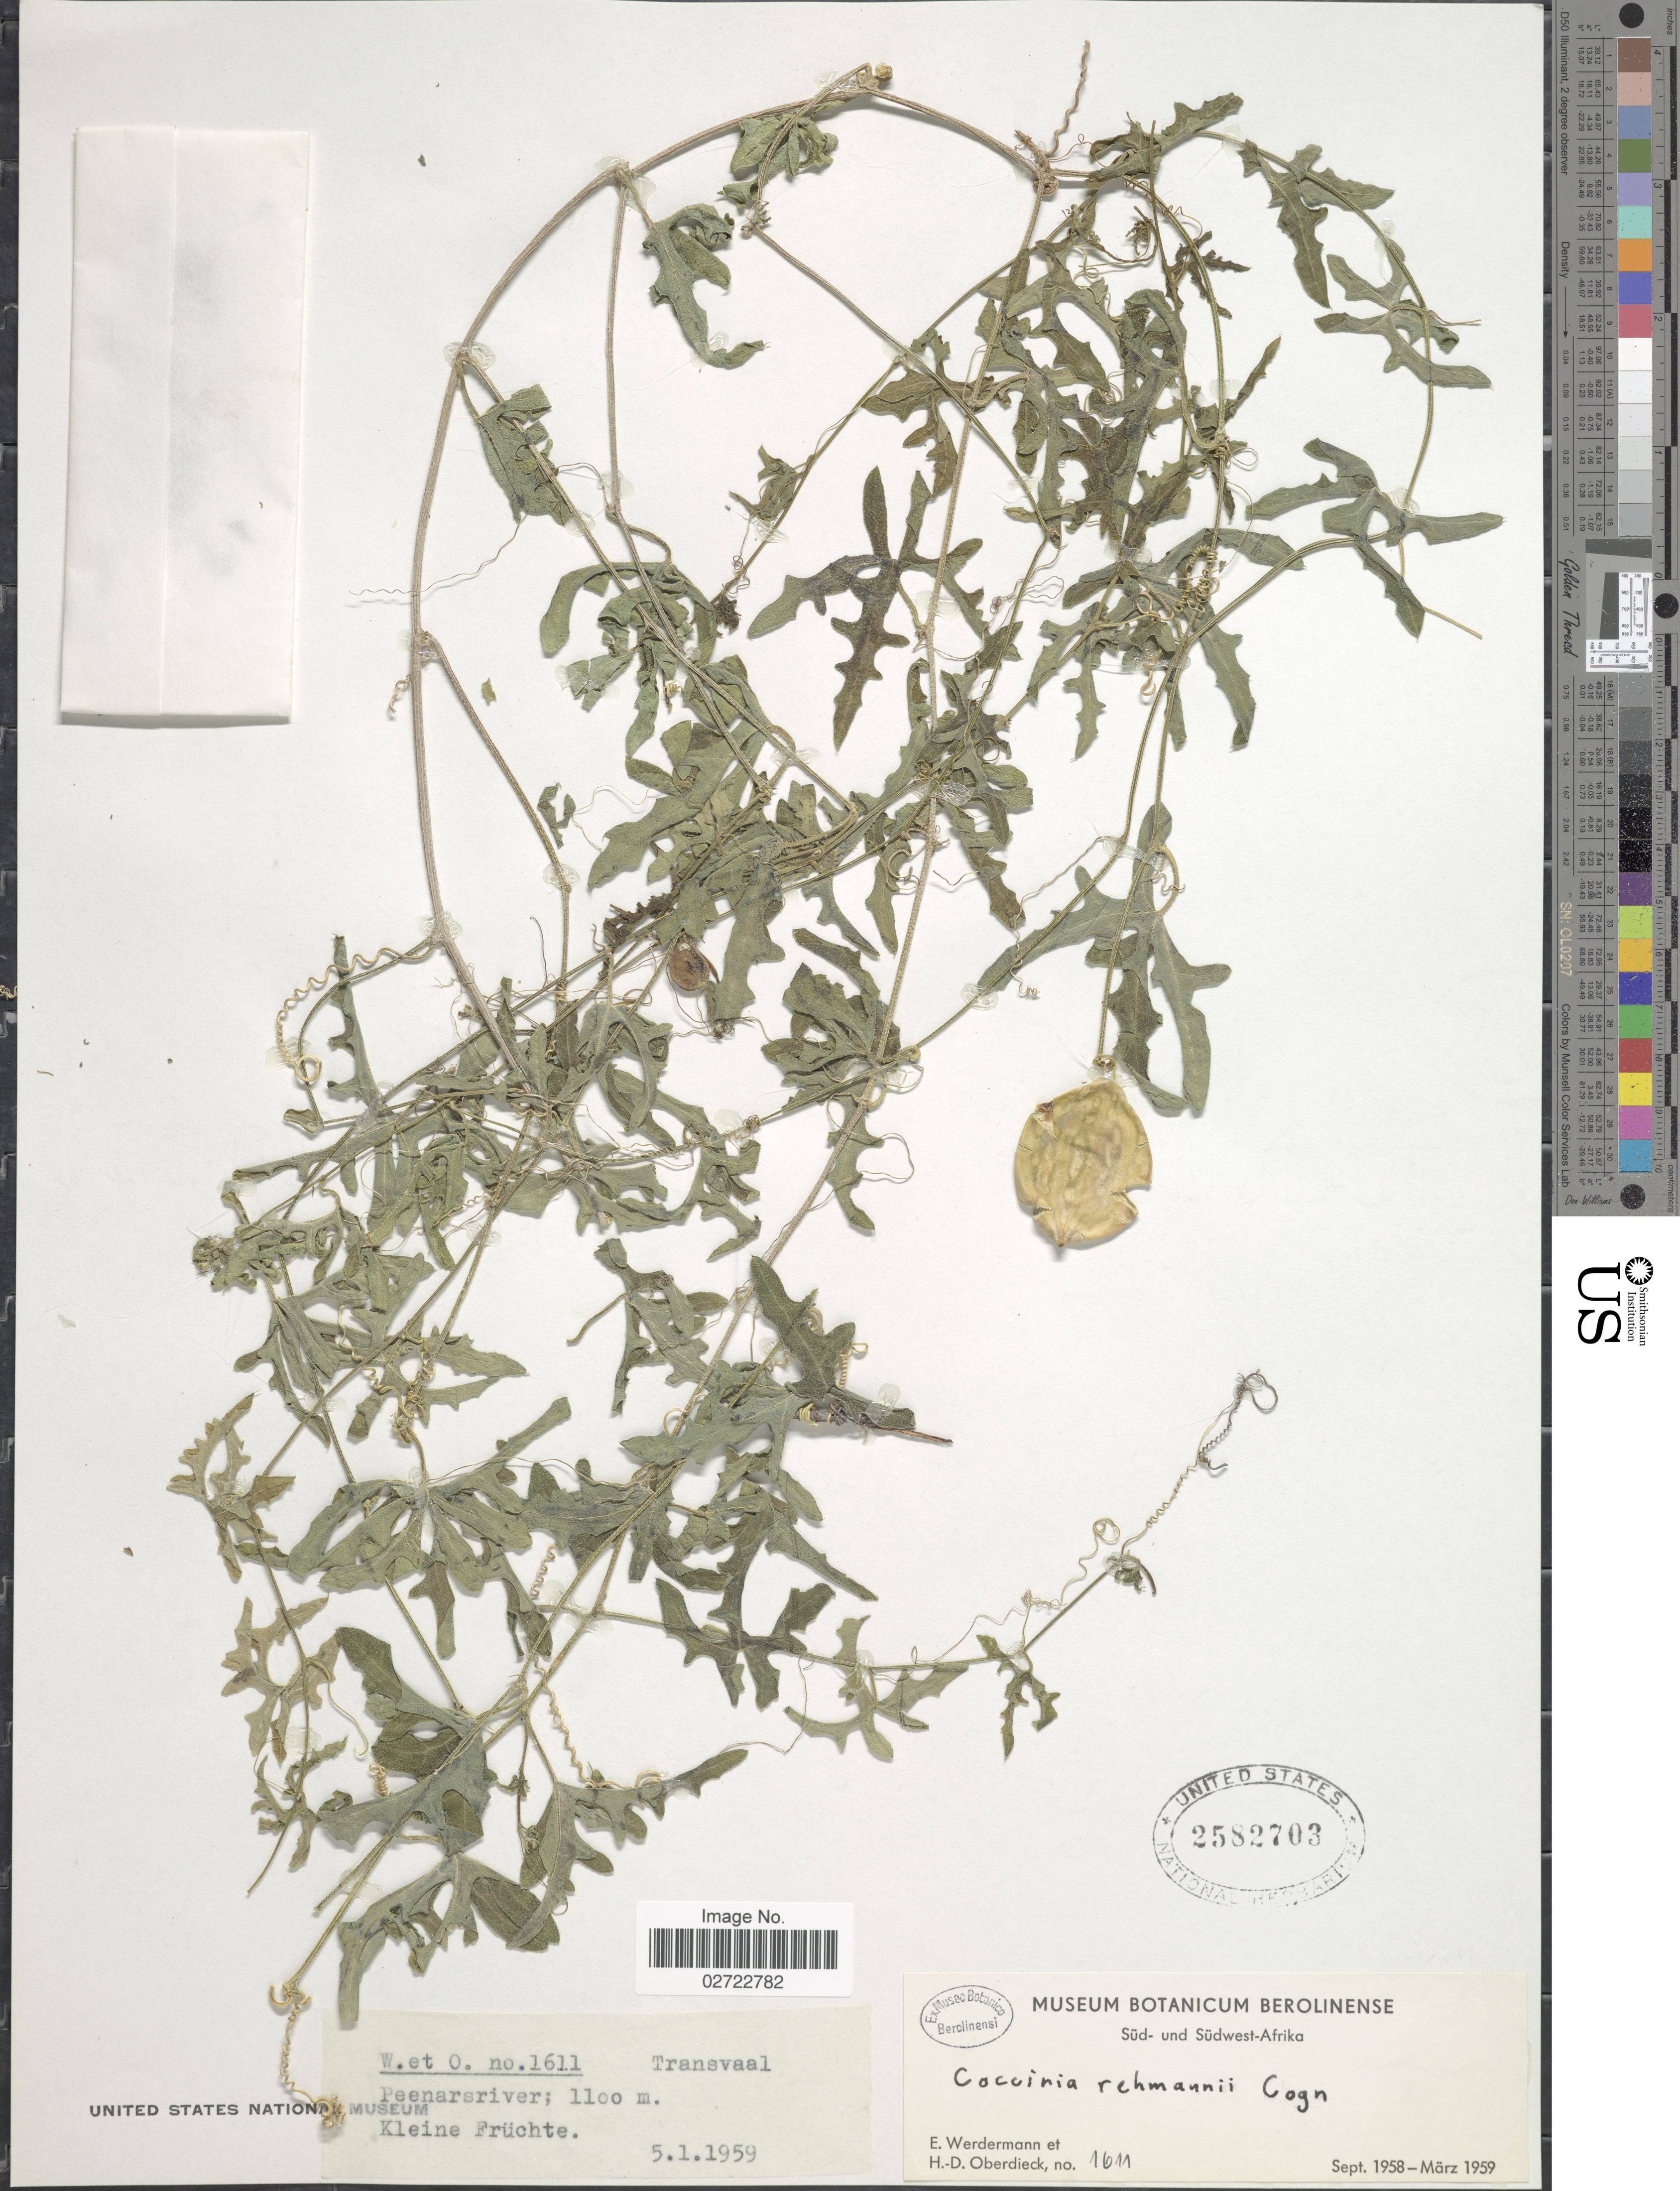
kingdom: Plantae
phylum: Tracheophyta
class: Magnoliopsida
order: Cucurbitales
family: Cucurbitaceae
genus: Coccinia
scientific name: Coccinia rehmannii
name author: Cogn.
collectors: E. Werdermann & H. Oberdieck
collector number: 1611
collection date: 1959-01-05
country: South Africa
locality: Sud- und Sudwest Afrika, Transvaal Peenarsriver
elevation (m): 1100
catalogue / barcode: US 2582703